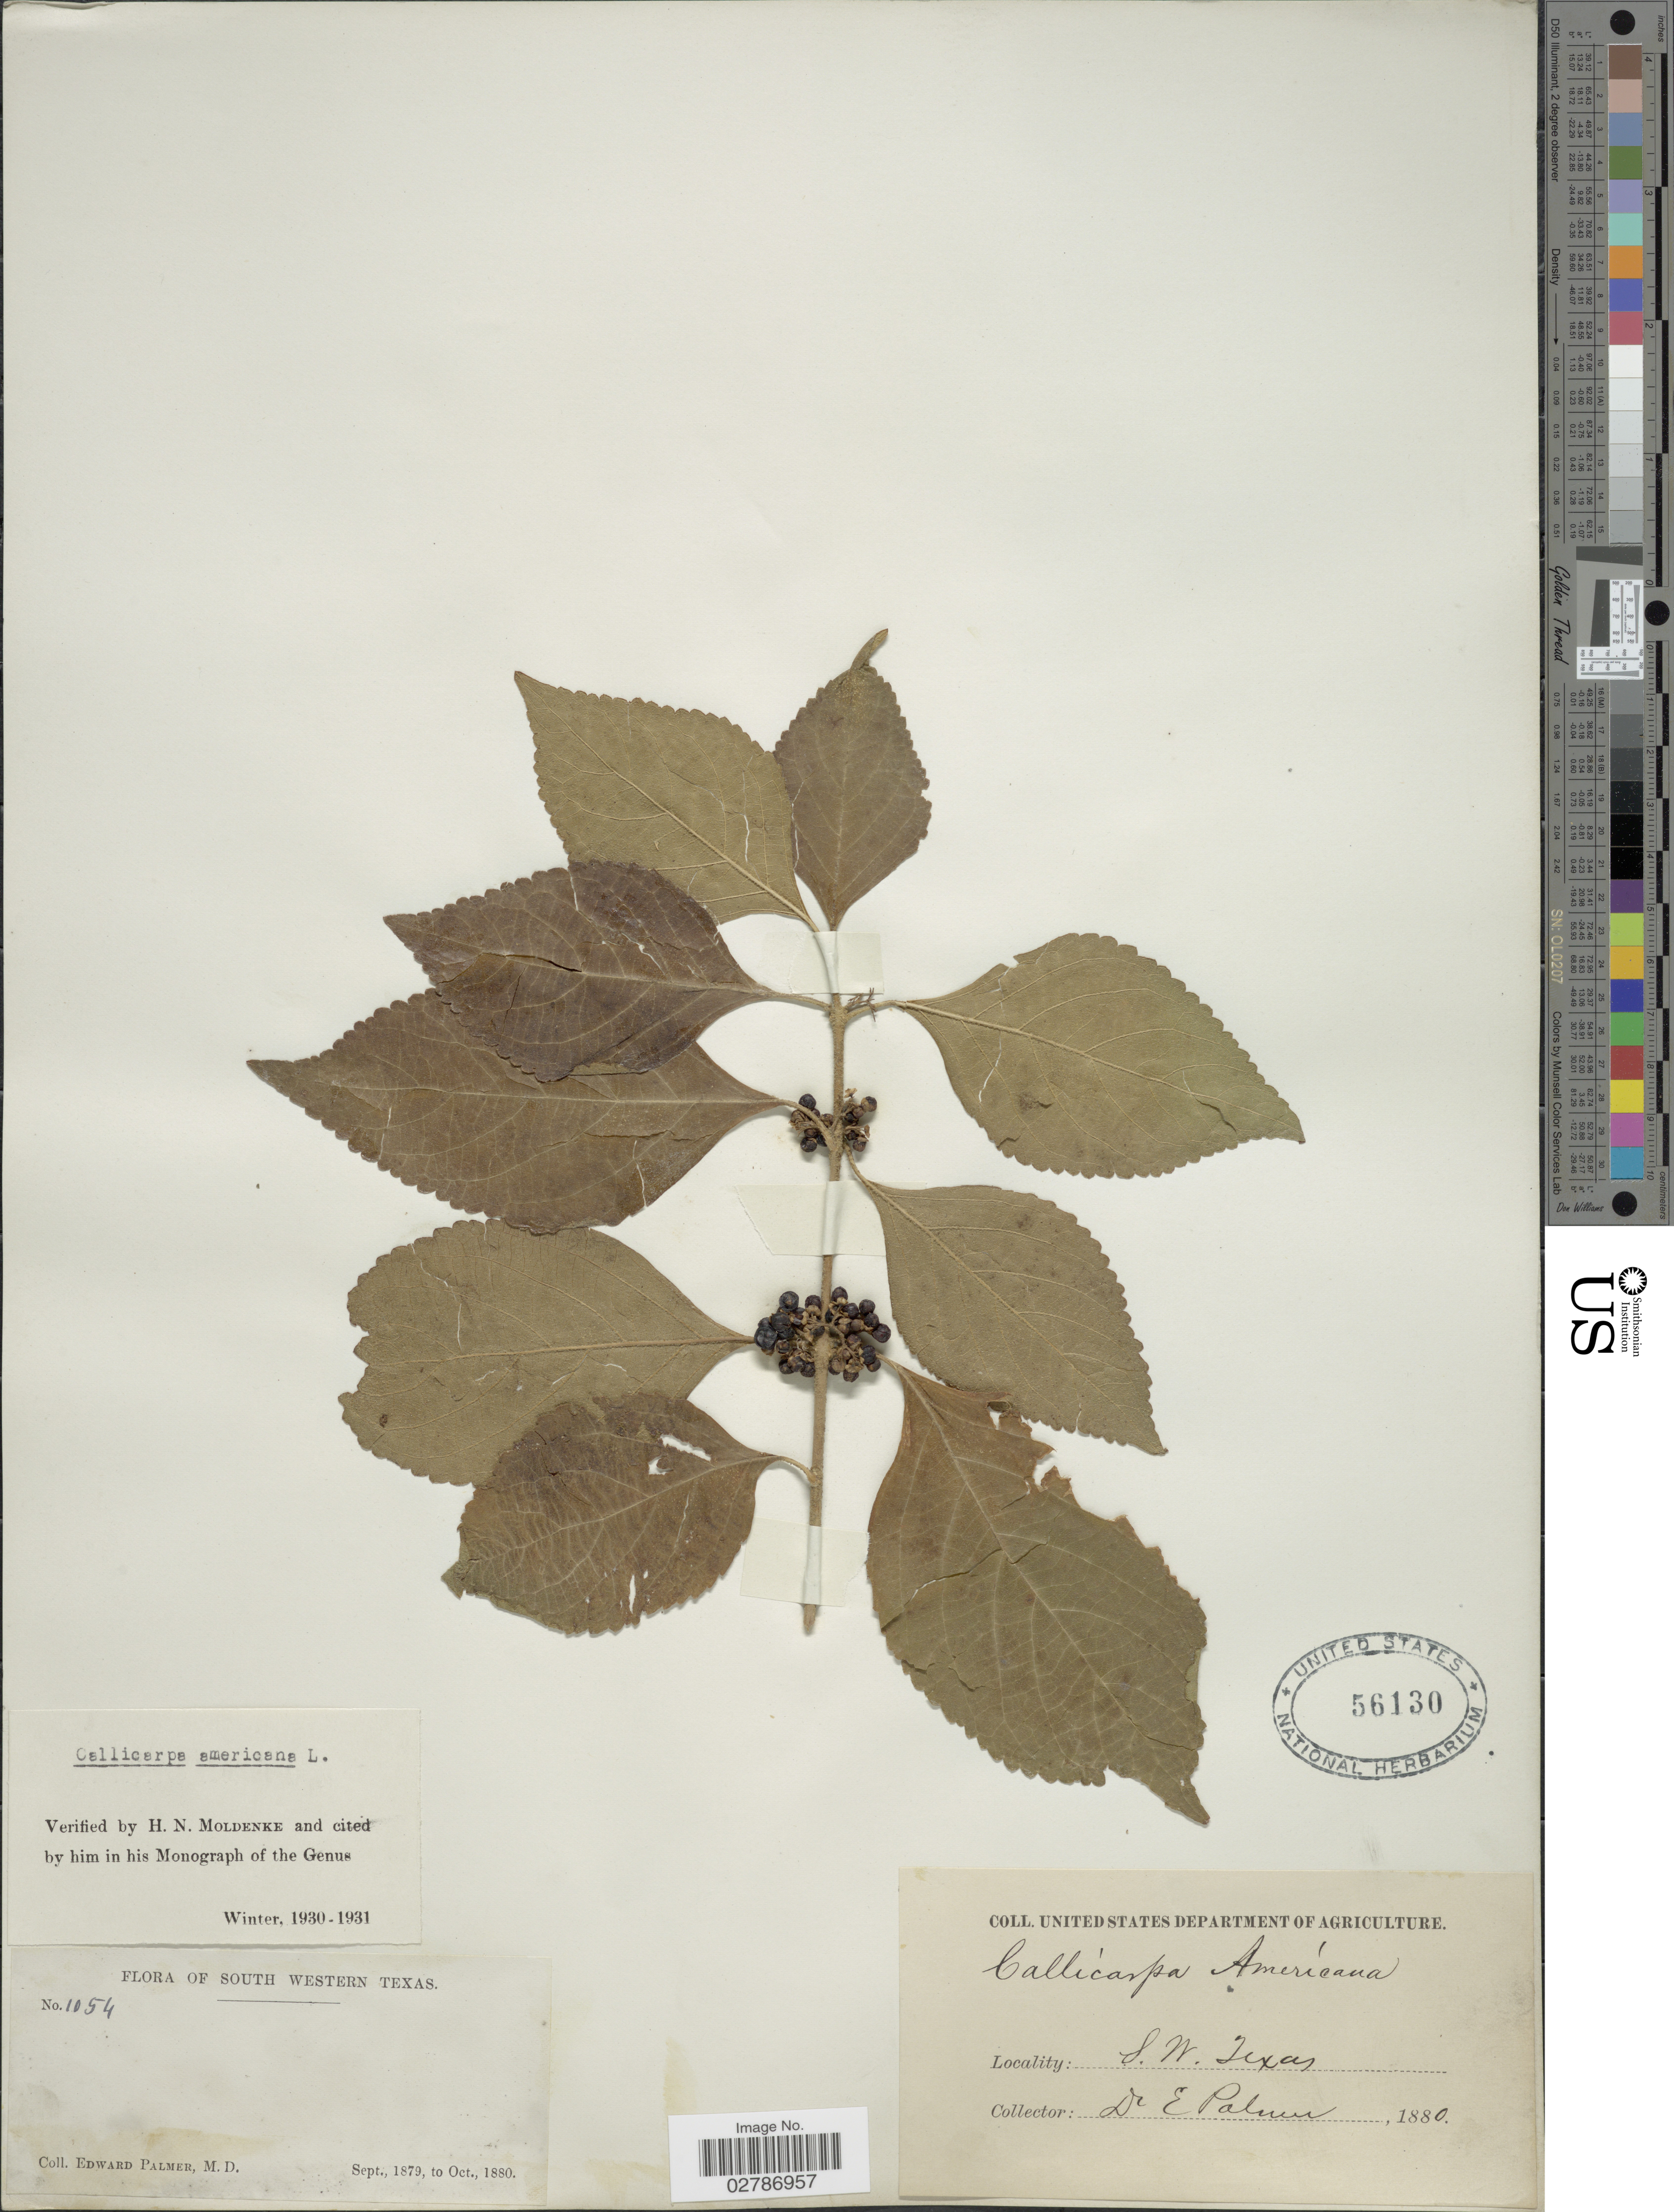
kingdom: Plantae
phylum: Tracheophyta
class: Magnoliopsida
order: Lamiales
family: Lamiaceae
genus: Callicarpa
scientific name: Callicarpa americana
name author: L.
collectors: E. Palmer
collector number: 1054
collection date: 1879-09/1880-10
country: United States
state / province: Texas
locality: South Western Texas.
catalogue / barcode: US 56130